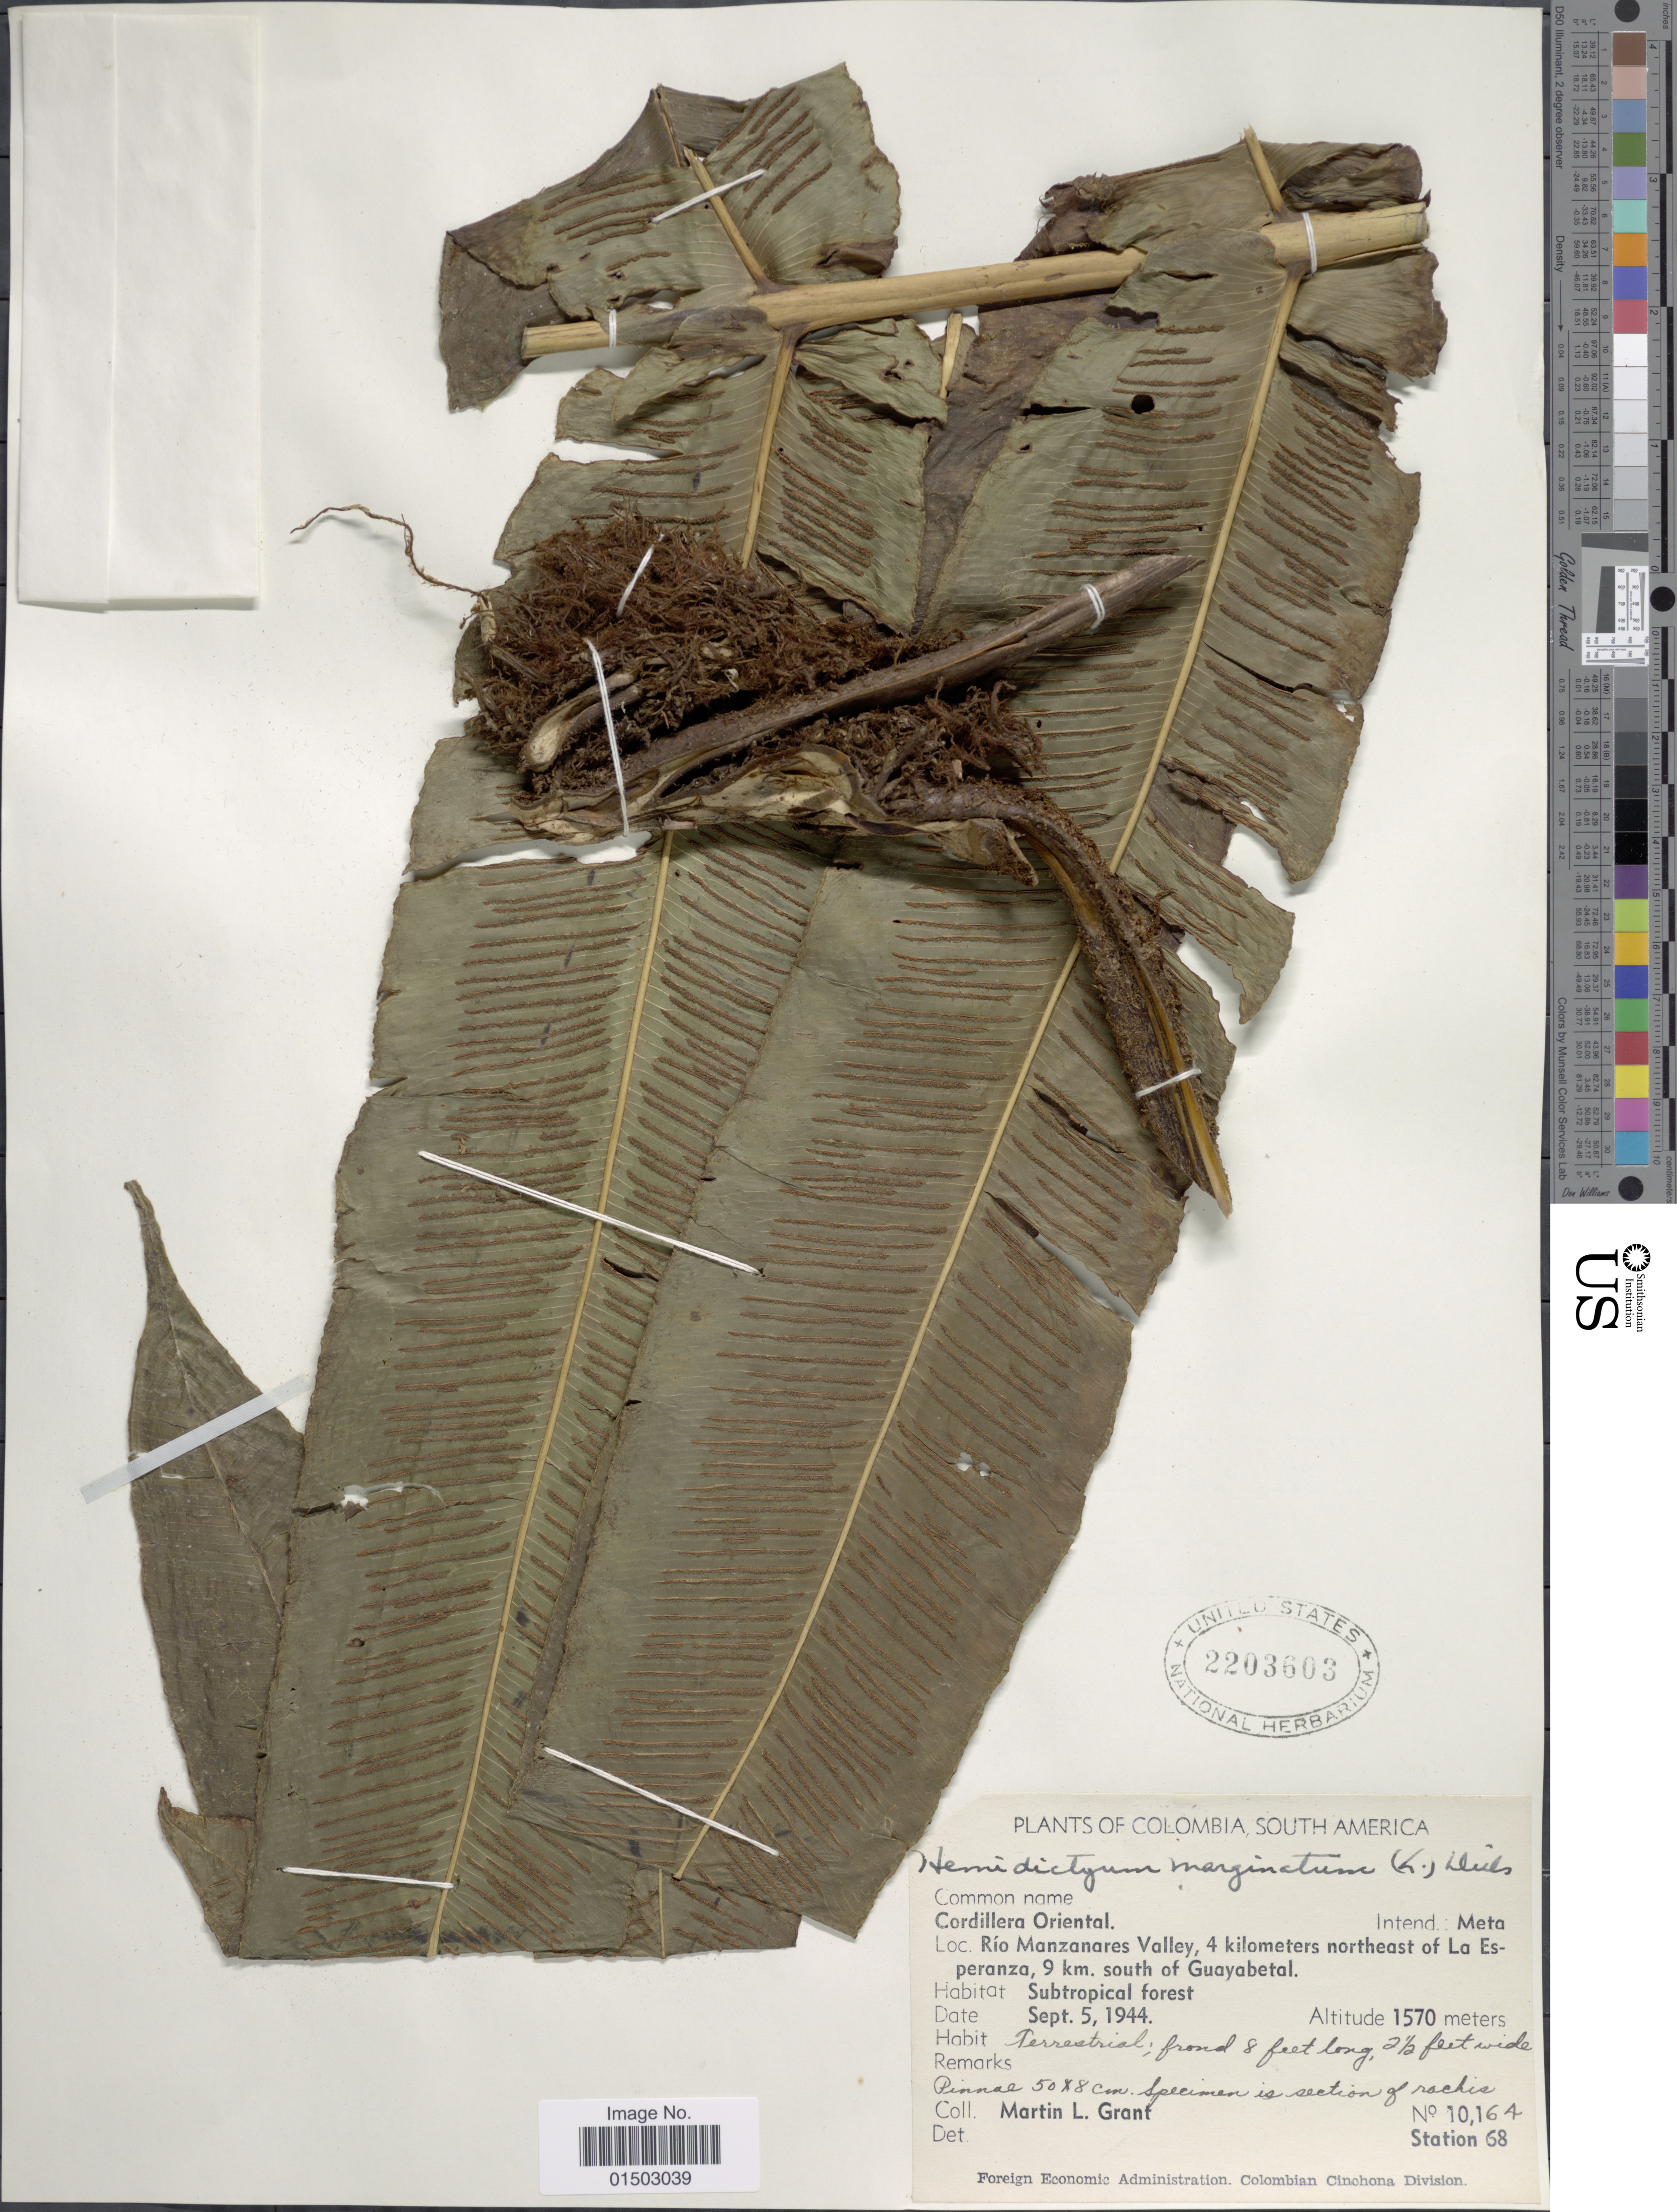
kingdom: Plantae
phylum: Tracheophyta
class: Polypodiopsida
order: Polypodiales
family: Hemidictyaceae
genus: Hemidictyum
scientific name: Hemidictyum marginatum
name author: (L.) C. Presl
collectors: M. L. Grant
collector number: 10164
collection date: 1944-09-05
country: Colombia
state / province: Meta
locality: Intend: Meta. Cordillera Oriental, Rio Manzanares Valley, 4 kilomters northeast of La Esperanze, 9 km. south of Guayabetal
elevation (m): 1570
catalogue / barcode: US 2203603